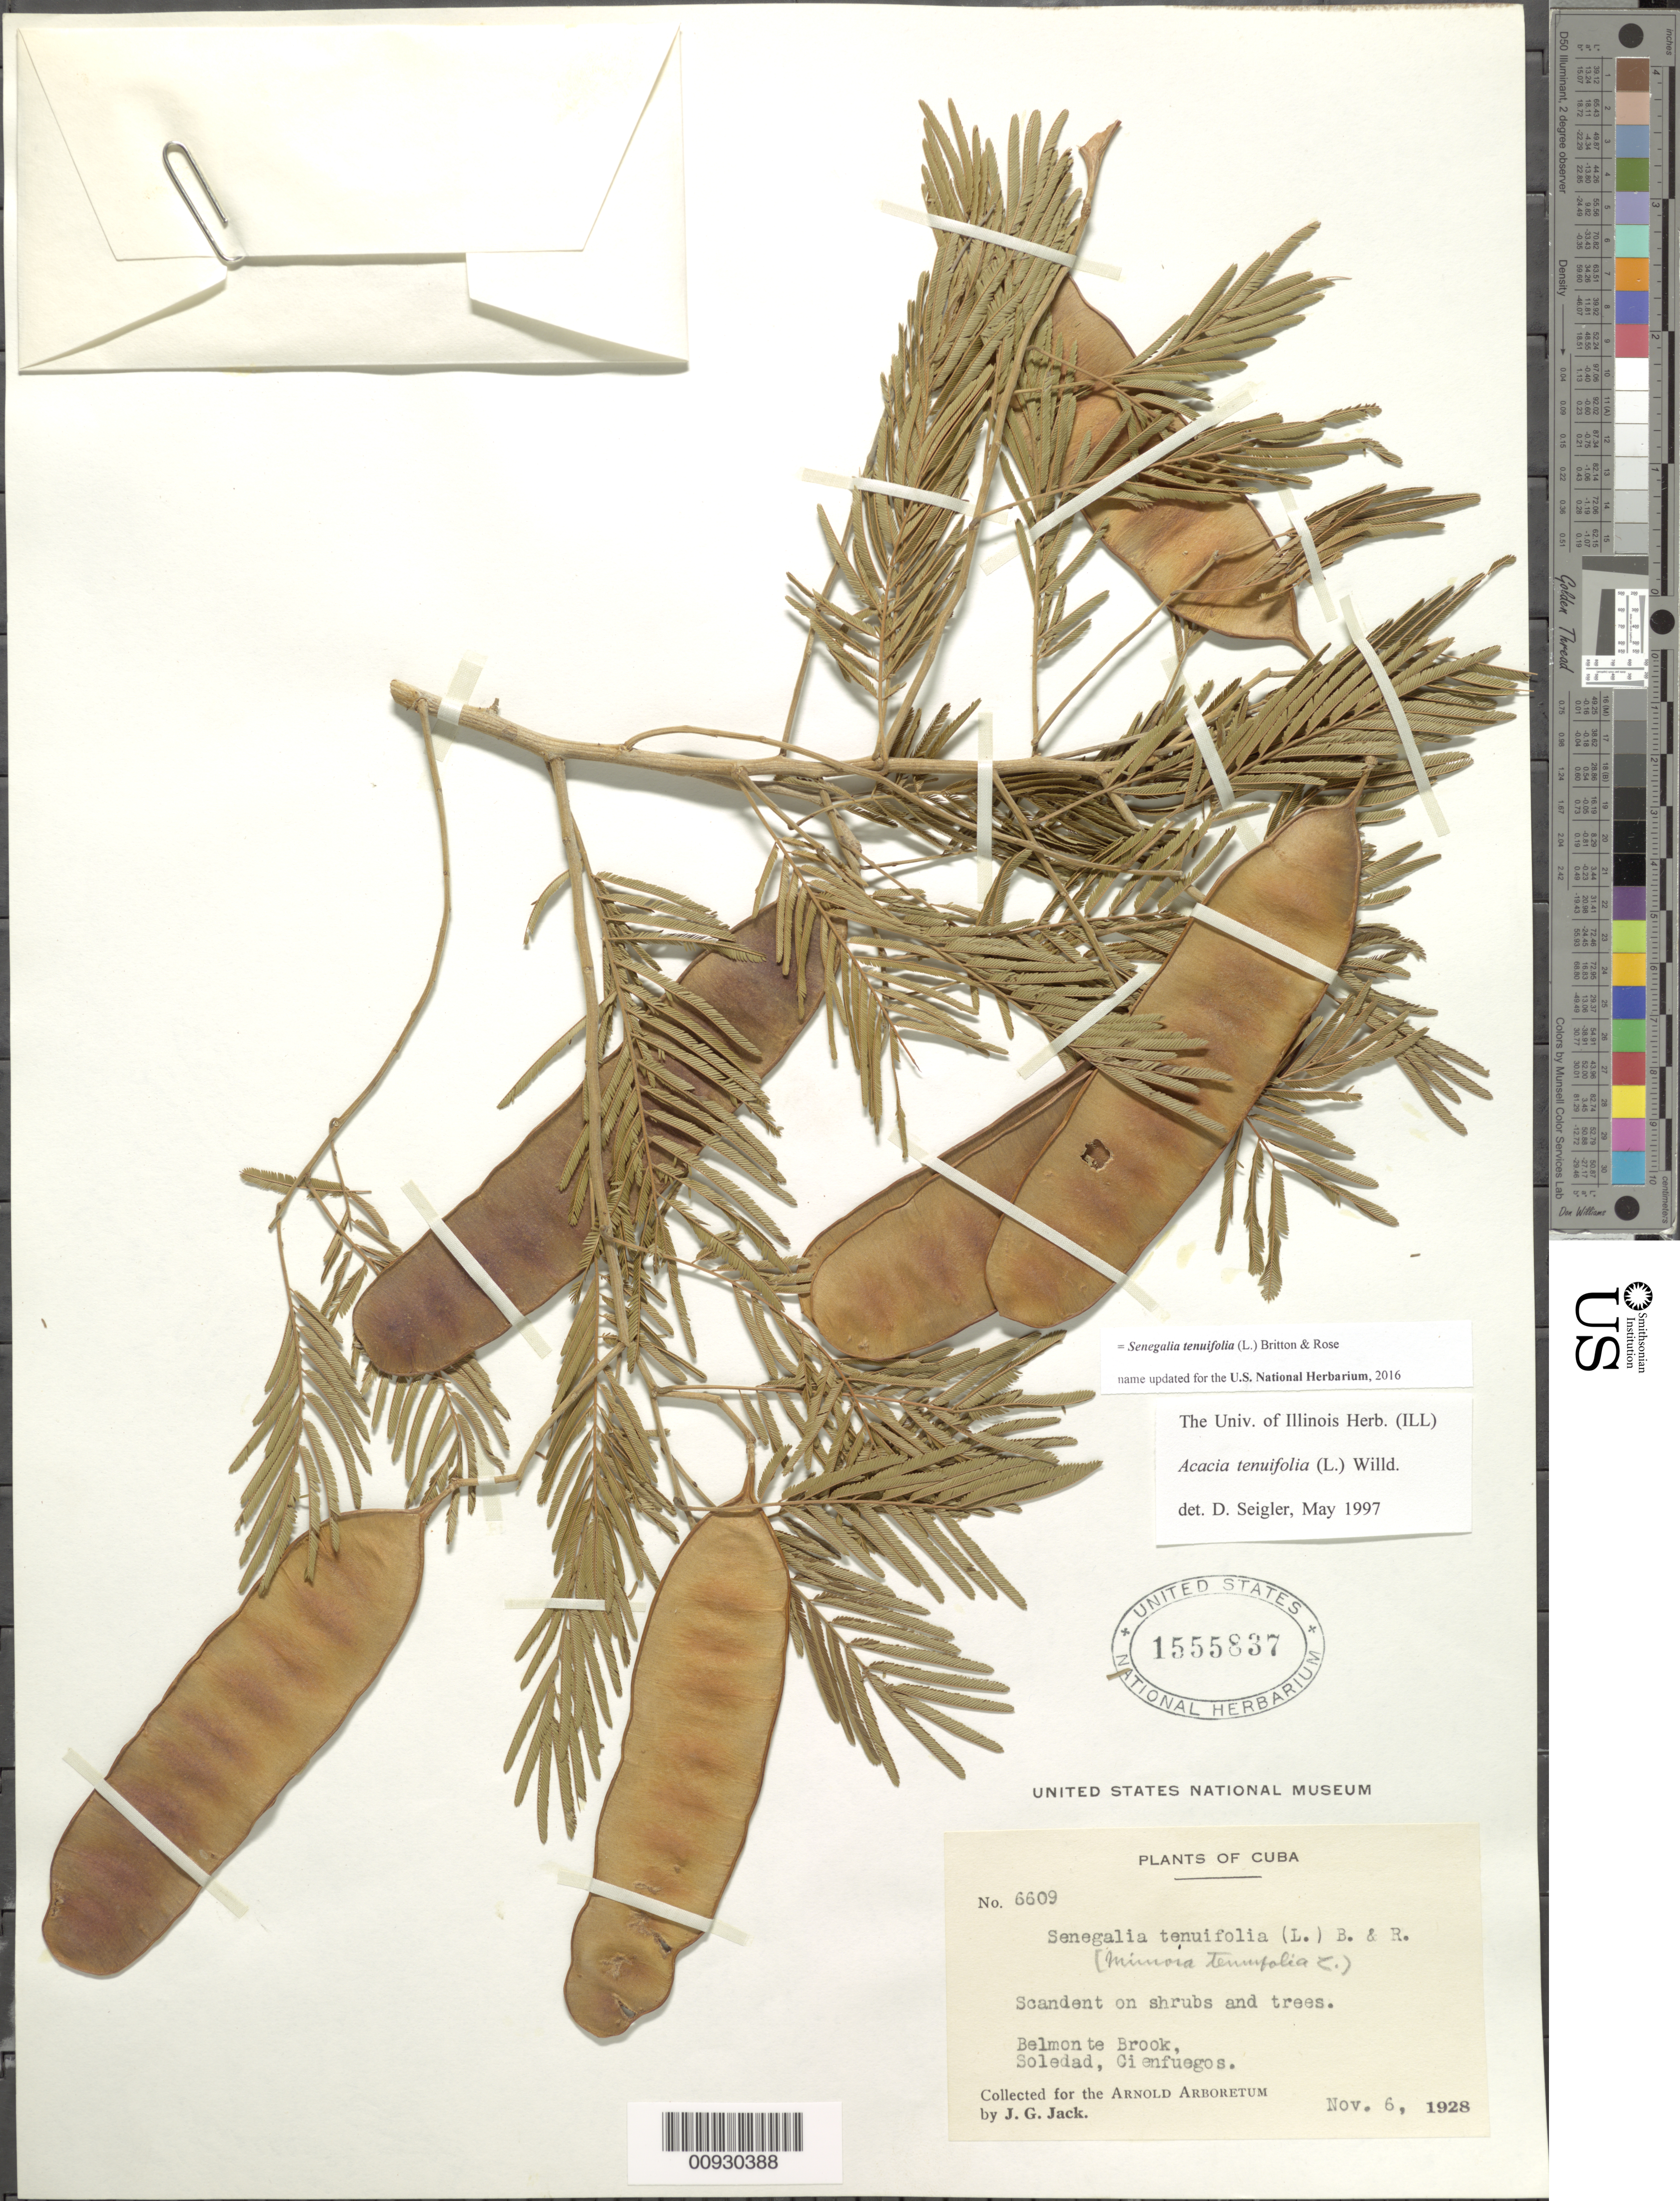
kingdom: Plantae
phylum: Tracheophyta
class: Magnoliopsida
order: Fabales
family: Fabaceae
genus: Senegalia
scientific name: Senegalia tenuifolia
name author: (L.) Britton & Rose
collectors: J. G. Jack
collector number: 6609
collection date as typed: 06 Nov 1928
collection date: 1928-11-06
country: Cuba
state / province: Cienfuegos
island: Cuba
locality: Belmonte Brook, Soledad, Cienfuegos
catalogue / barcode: US 1555837